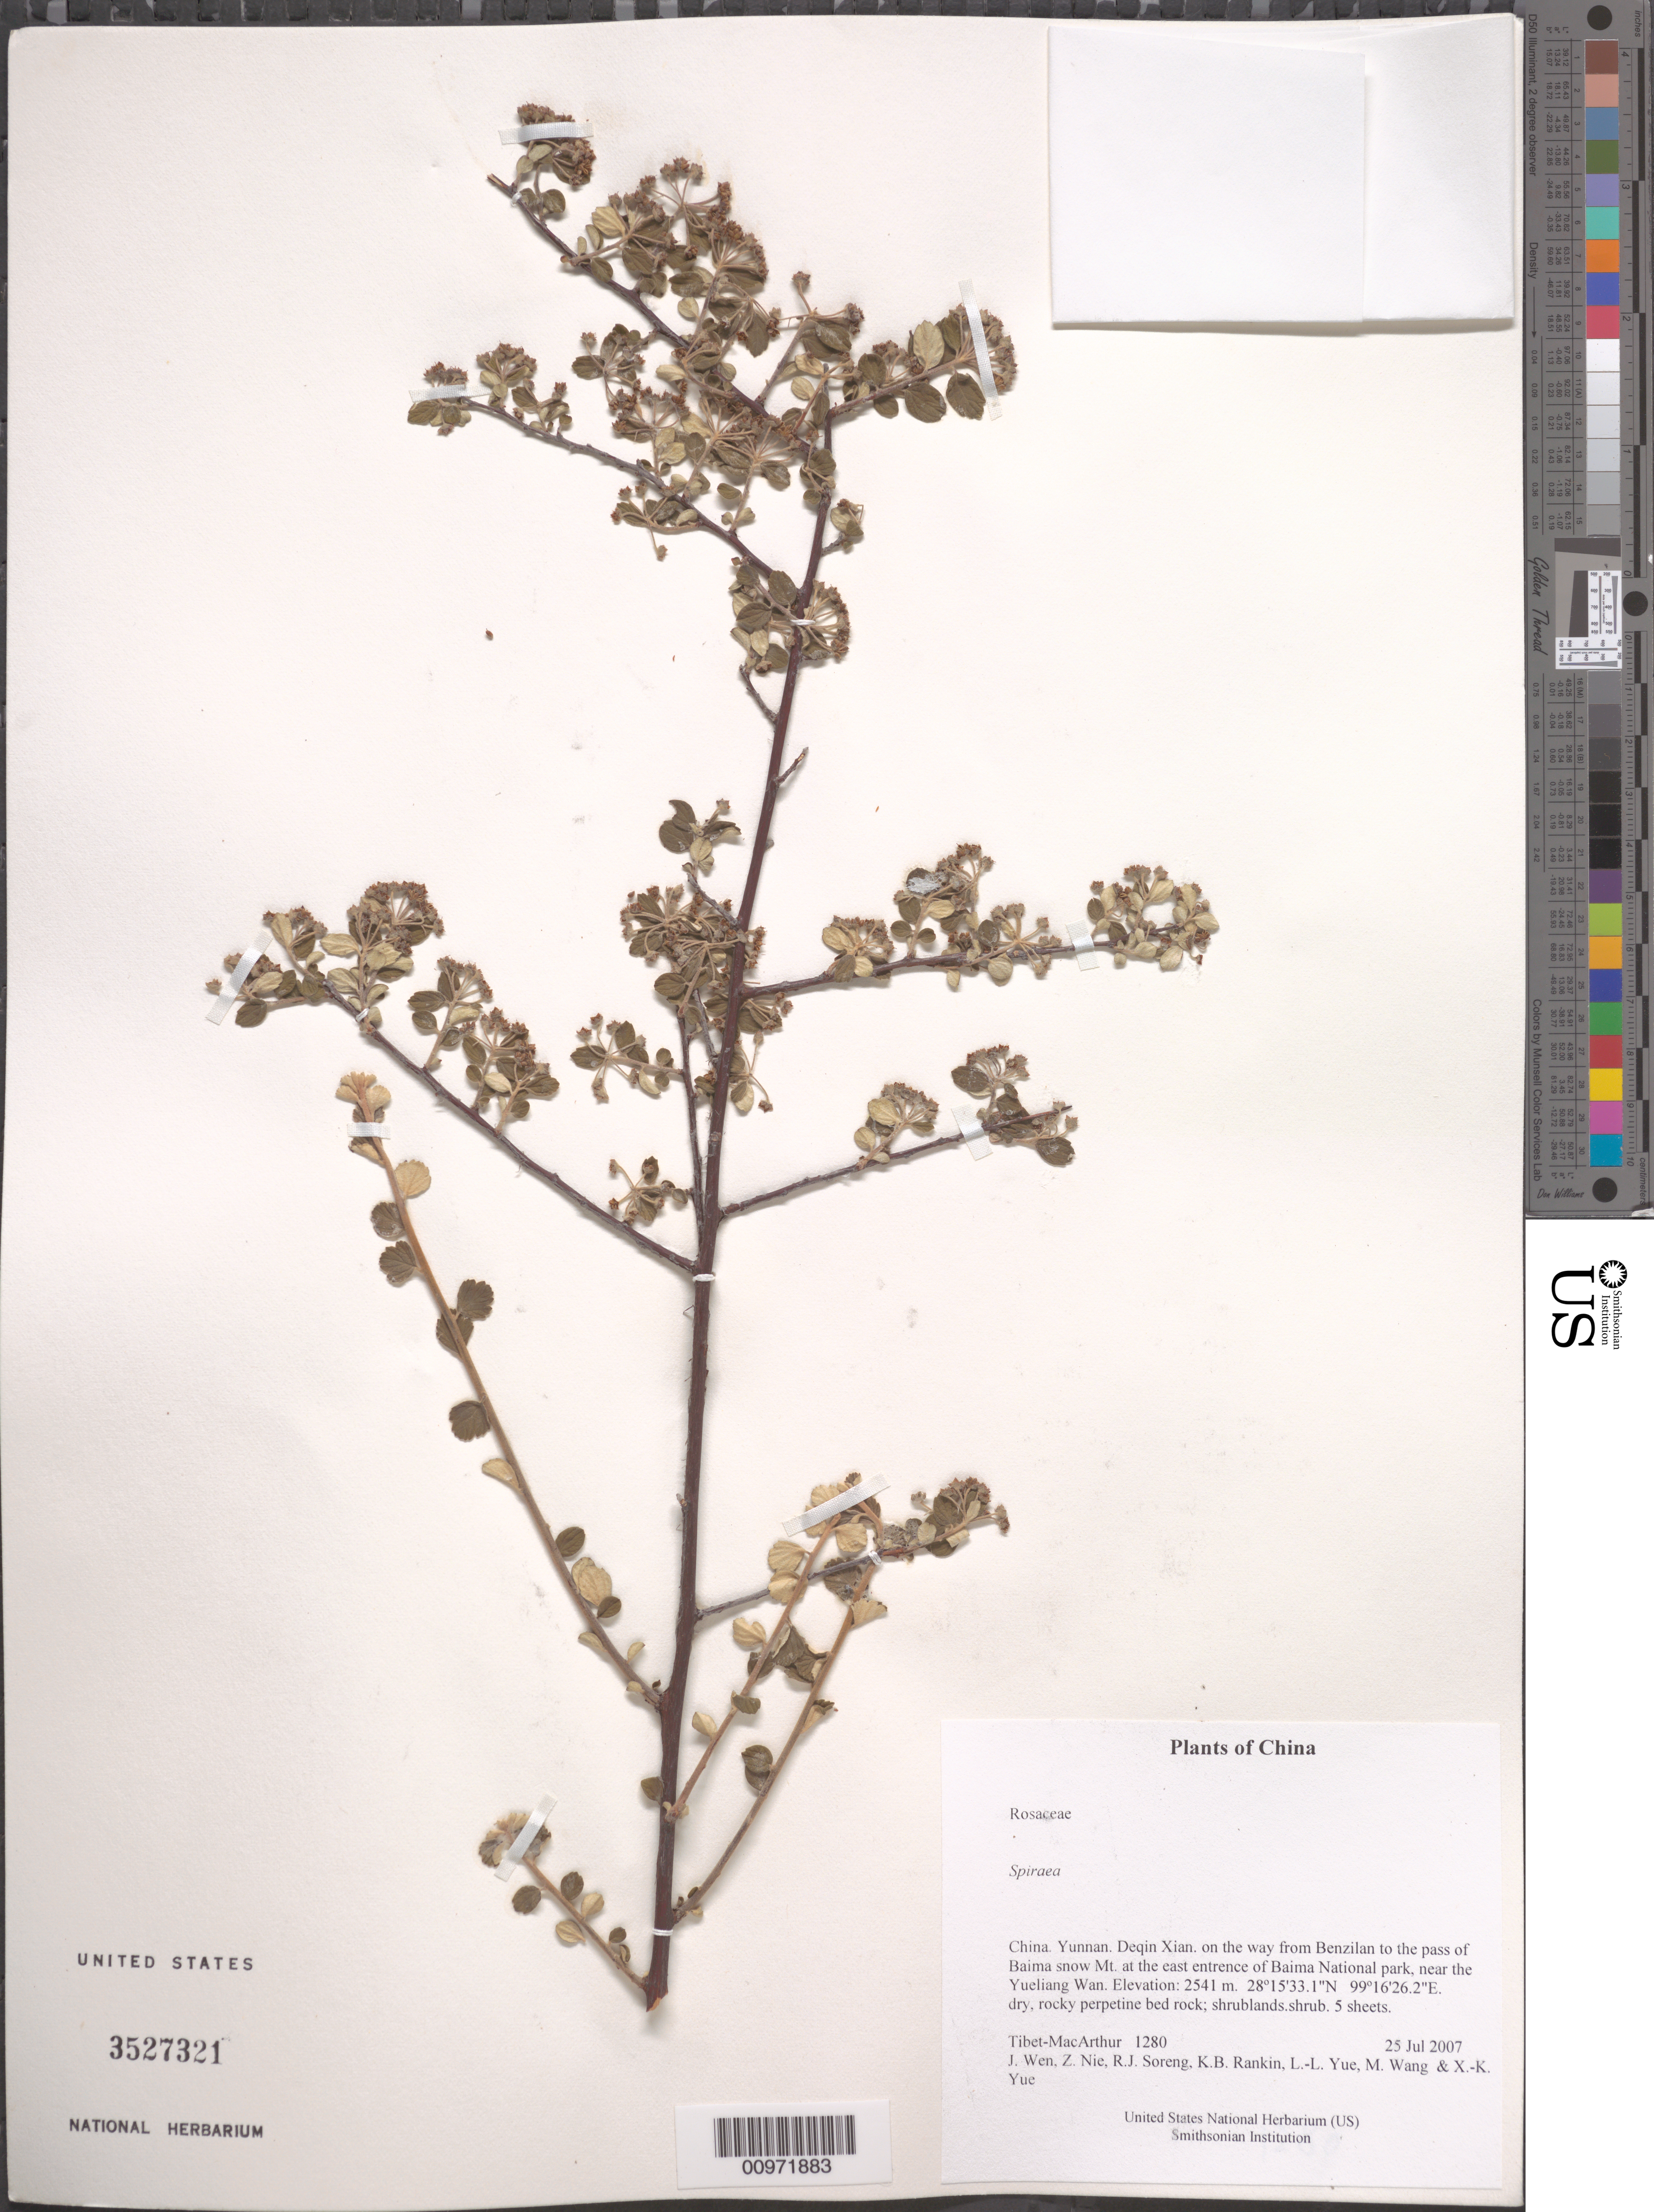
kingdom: Plantae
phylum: Tracheophyta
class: Magnoliopsida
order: Rosales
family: Rosaceae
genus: Spiraea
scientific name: Spiraea sp.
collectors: Tibet-MacArthur, J. Wen, Z. Nie, R. J. Soreng, K. Rankin, L. Yue, M. Wang & X. Yue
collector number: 1280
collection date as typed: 25 Jul 2007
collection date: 2007-07-25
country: China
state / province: Yunnan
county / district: Deqin Xian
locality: on the way from Benzilan to the pass of Baima snow Mt. at the east entrence of Baima National park, near the Yueliang Wan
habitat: dry, rocky perpetine bed rock; shrublands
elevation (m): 2541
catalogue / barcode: US 3527321